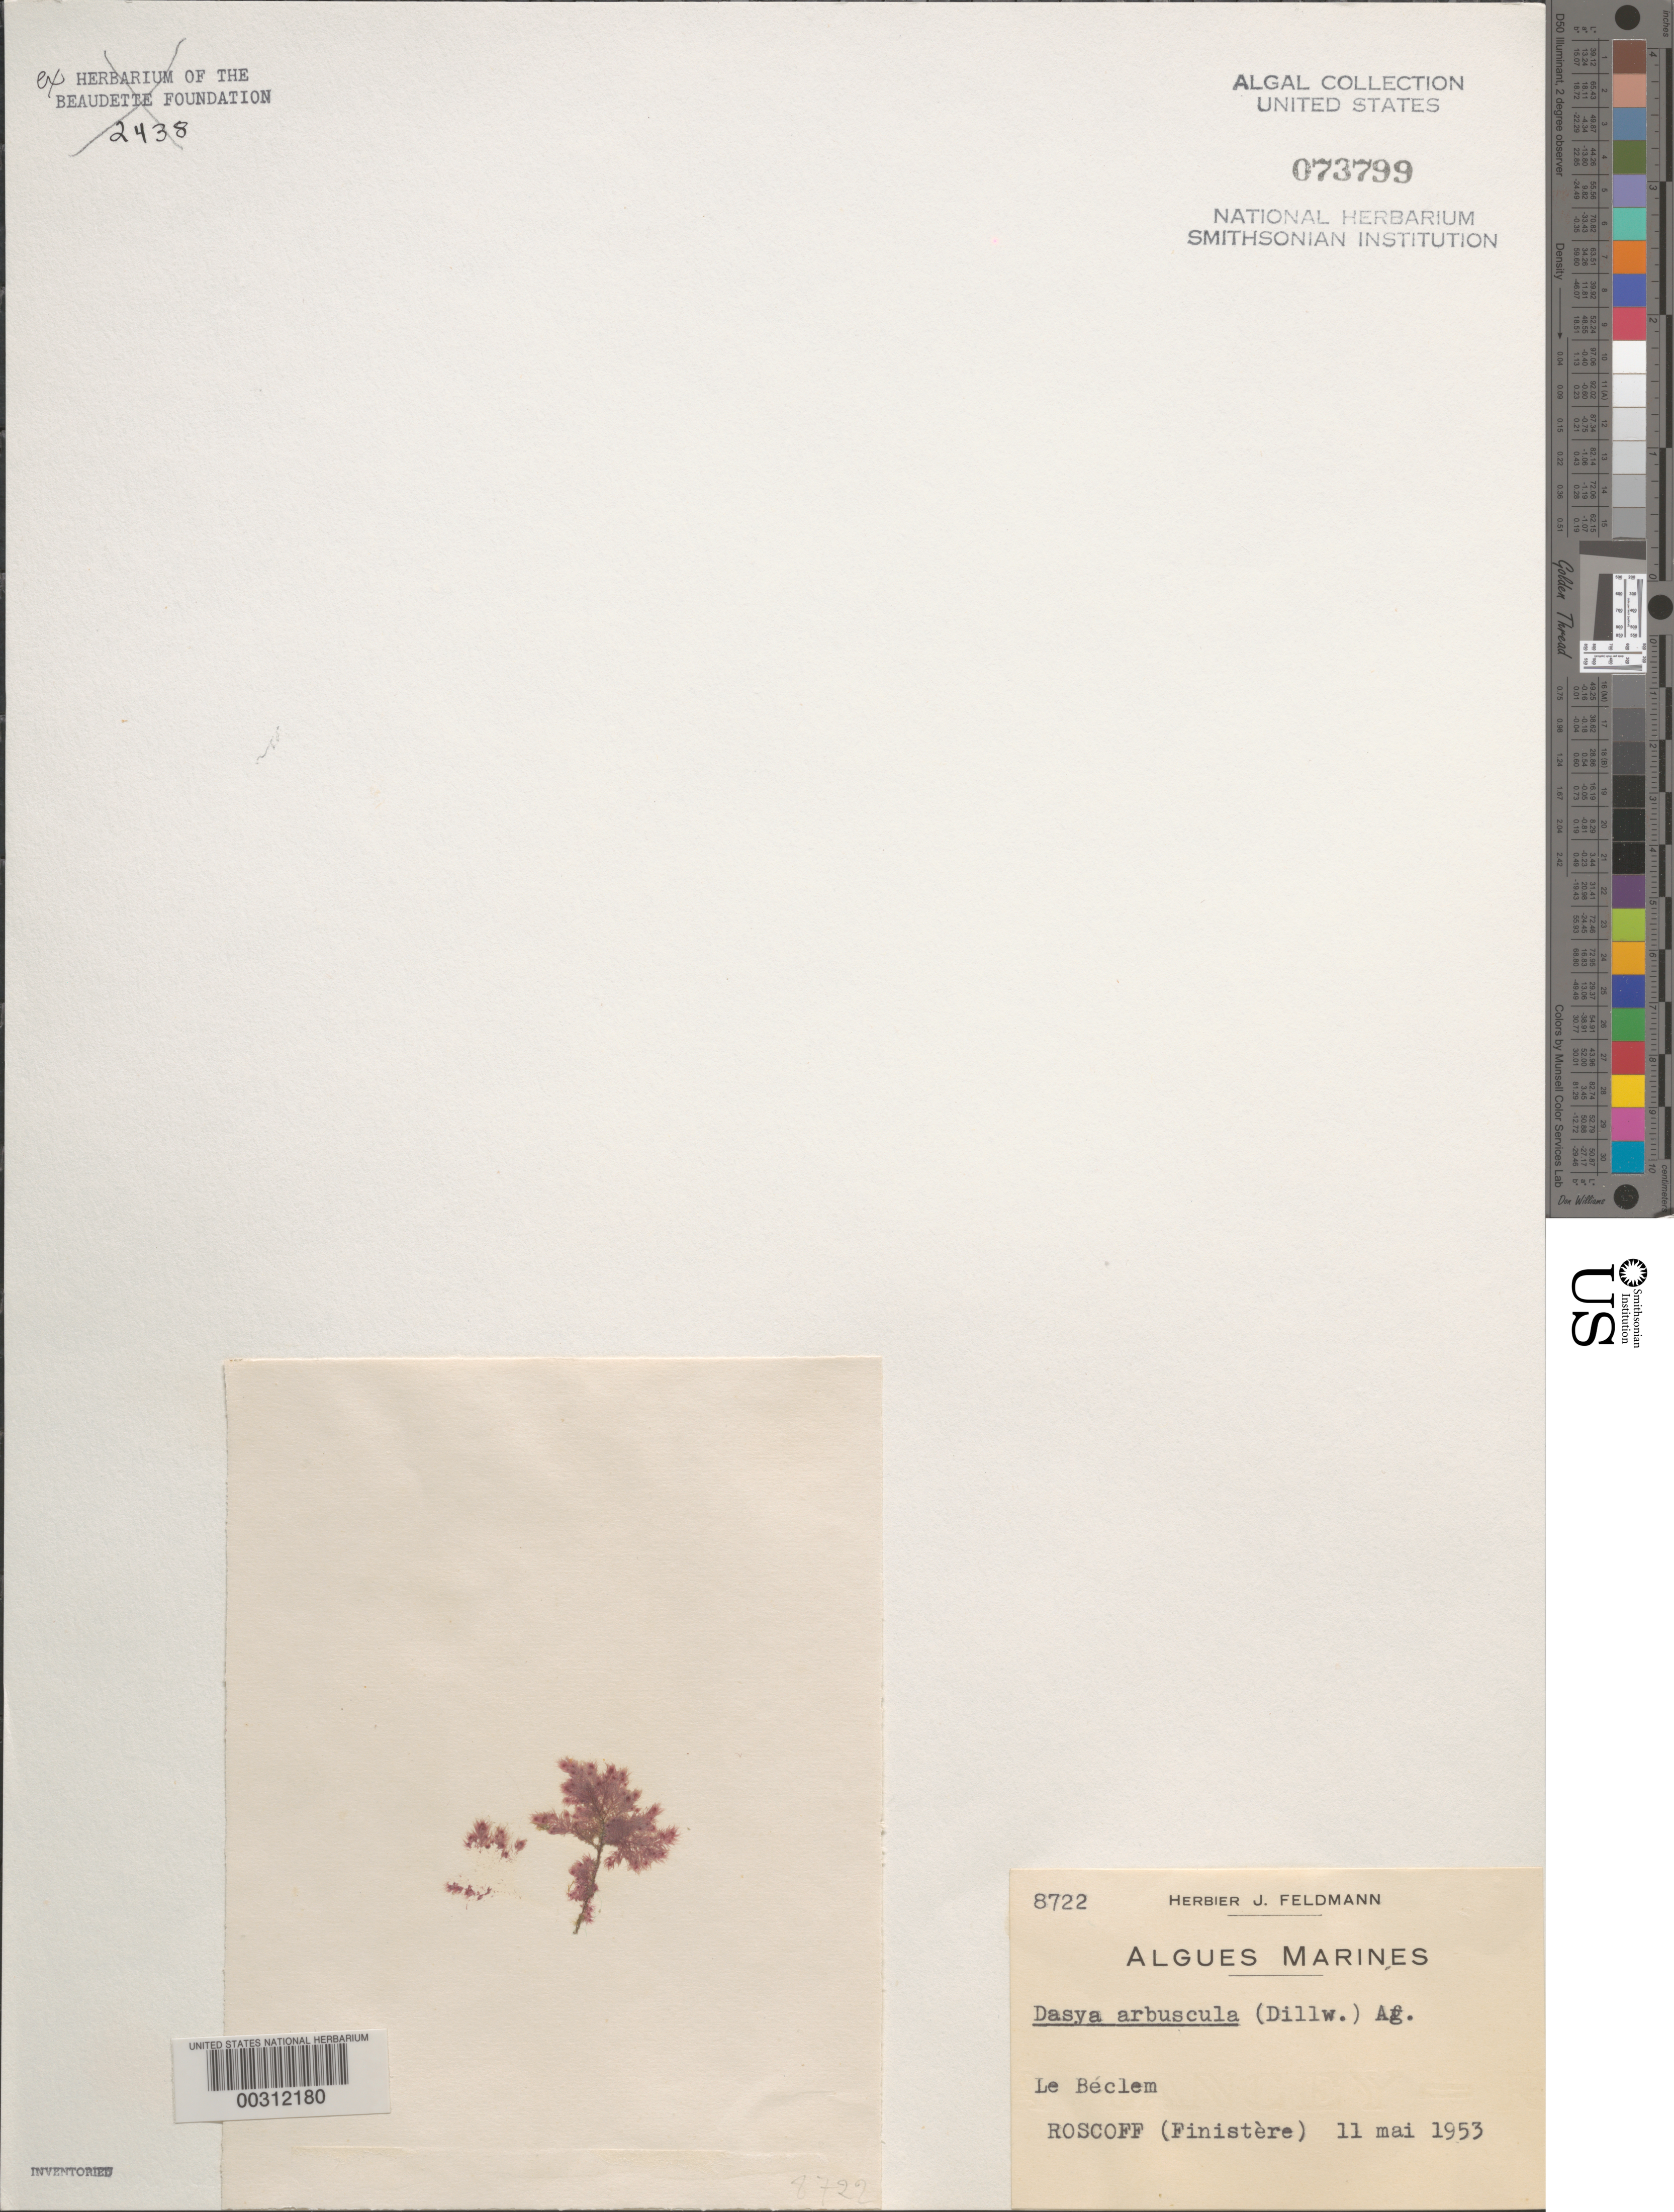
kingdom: Plantae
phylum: Rhodophyta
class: Florideophyceae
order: Ceramiales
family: Callithamniaceae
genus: Aglaothamnion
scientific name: Aglaothamnion sepositum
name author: (Gunnerus) C.A. Maggs & Hommers.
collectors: J. Feldmann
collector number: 8722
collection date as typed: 11 May 1953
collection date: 1953-05-11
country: France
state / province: Bretagne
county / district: Finistère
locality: Le beclem, roscoff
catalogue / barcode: US 73799